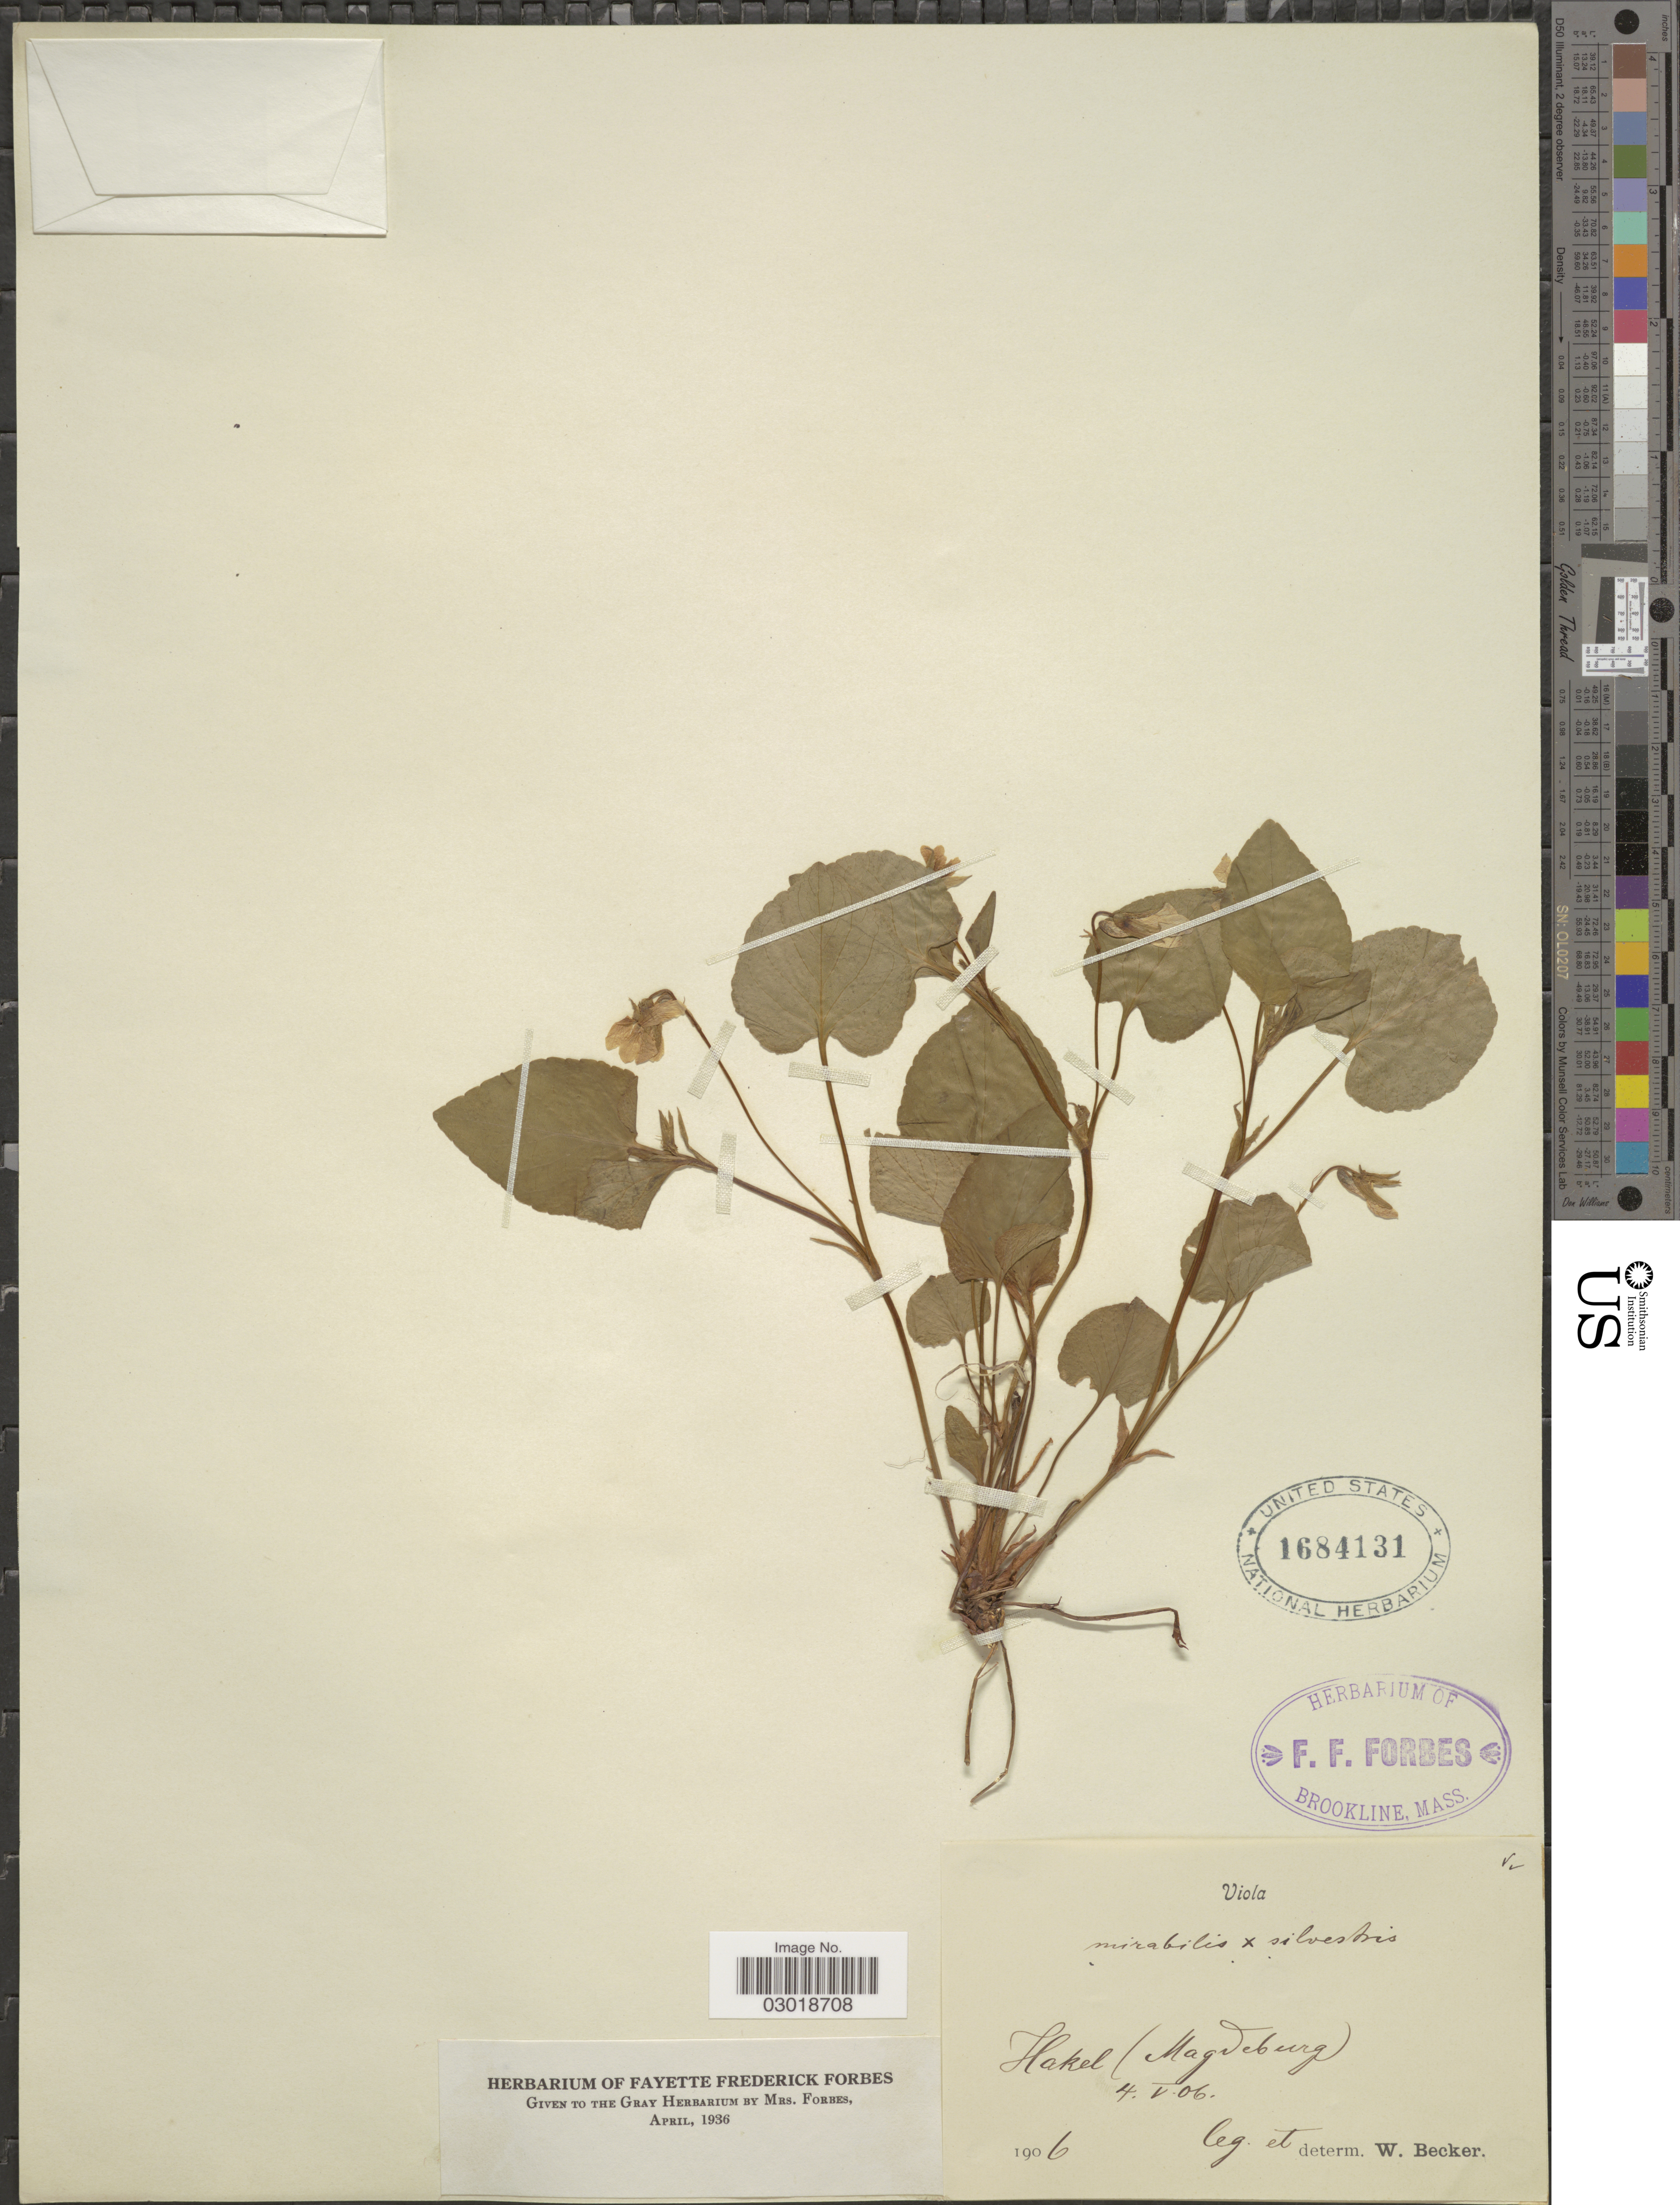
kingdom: Plantae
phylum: Tracheophyta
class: Magnoliopsida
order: Malpighiales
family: Violaceae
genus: Viola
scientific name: Viola mirabilis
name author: L.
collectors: W. Becker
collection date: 1906-05-04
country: Germany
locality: Hakel (Magdeburg).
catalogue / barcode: US 1684131